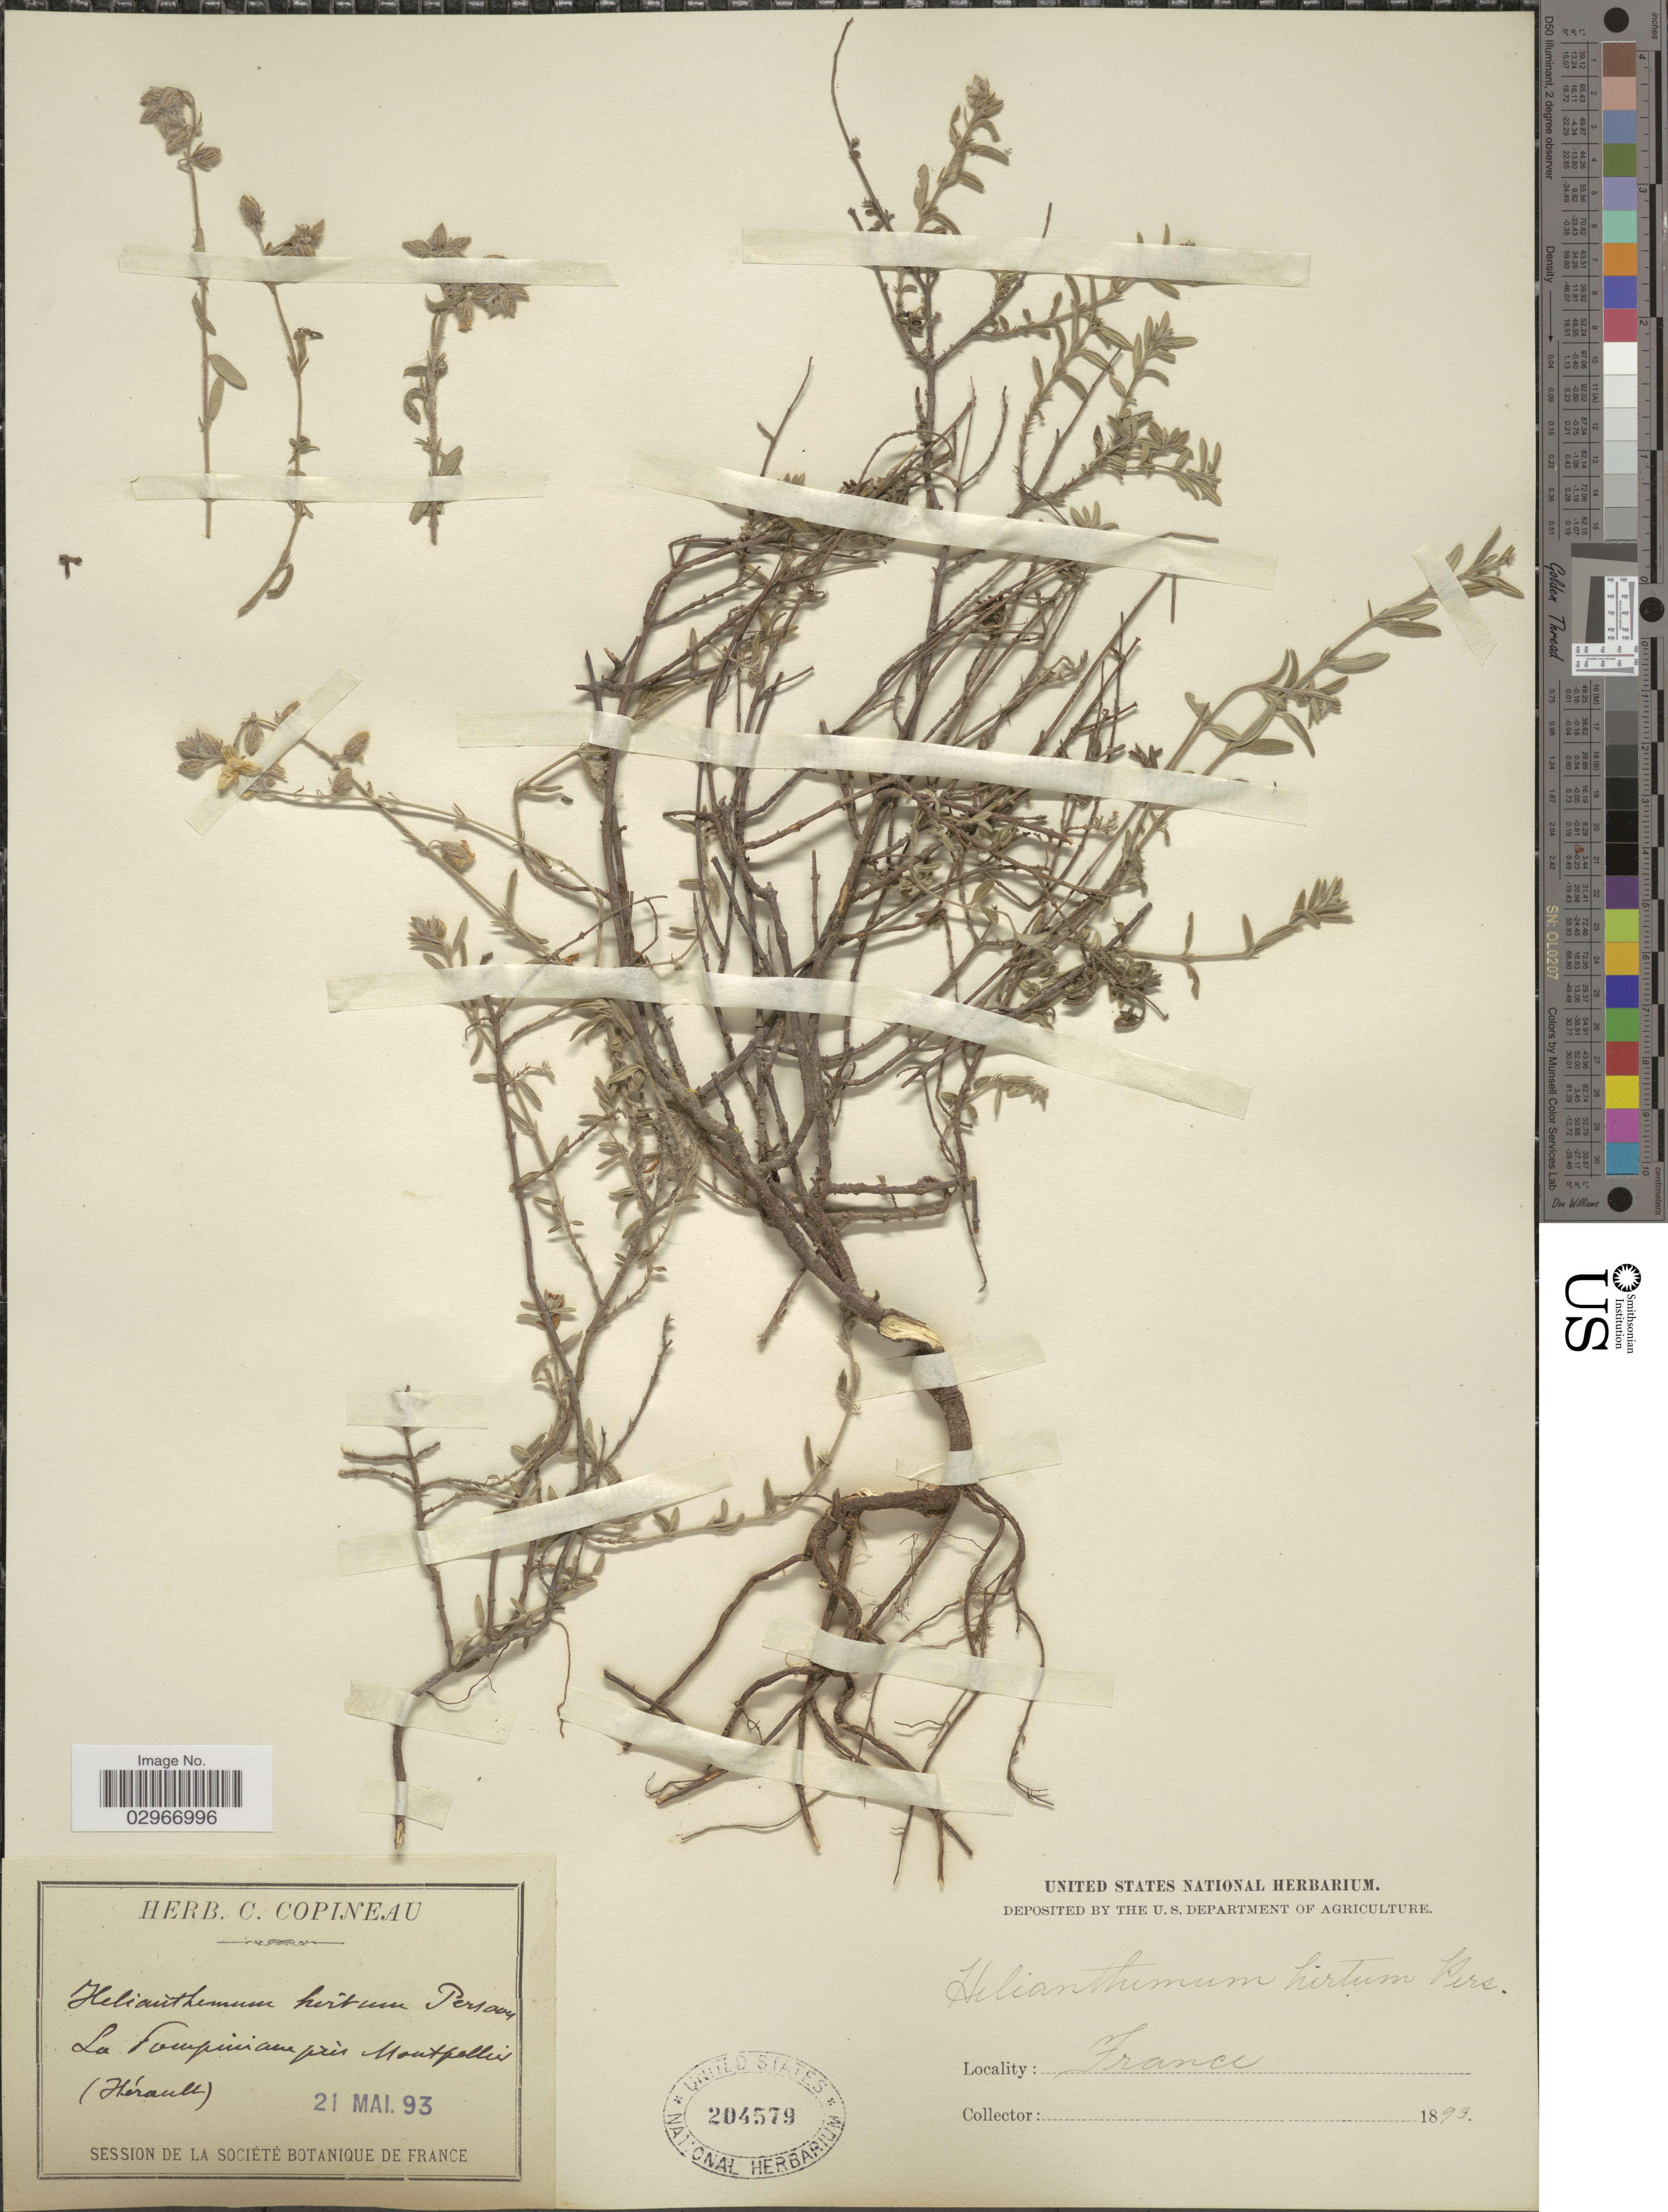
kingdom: Plantae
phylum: Tracheophyta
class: Magnoliopsida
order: Malvales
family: Cistaceae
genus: Helianthemum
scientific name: Helianthemum hirtum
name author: (L.) Mill.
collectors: ex herb. C. Copineau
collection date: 1893-05-21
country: France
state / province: Occitanie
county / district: Hérault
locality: La Foupiniau [interpreted] près Montpellier (Hérault).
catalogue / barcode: US 204579